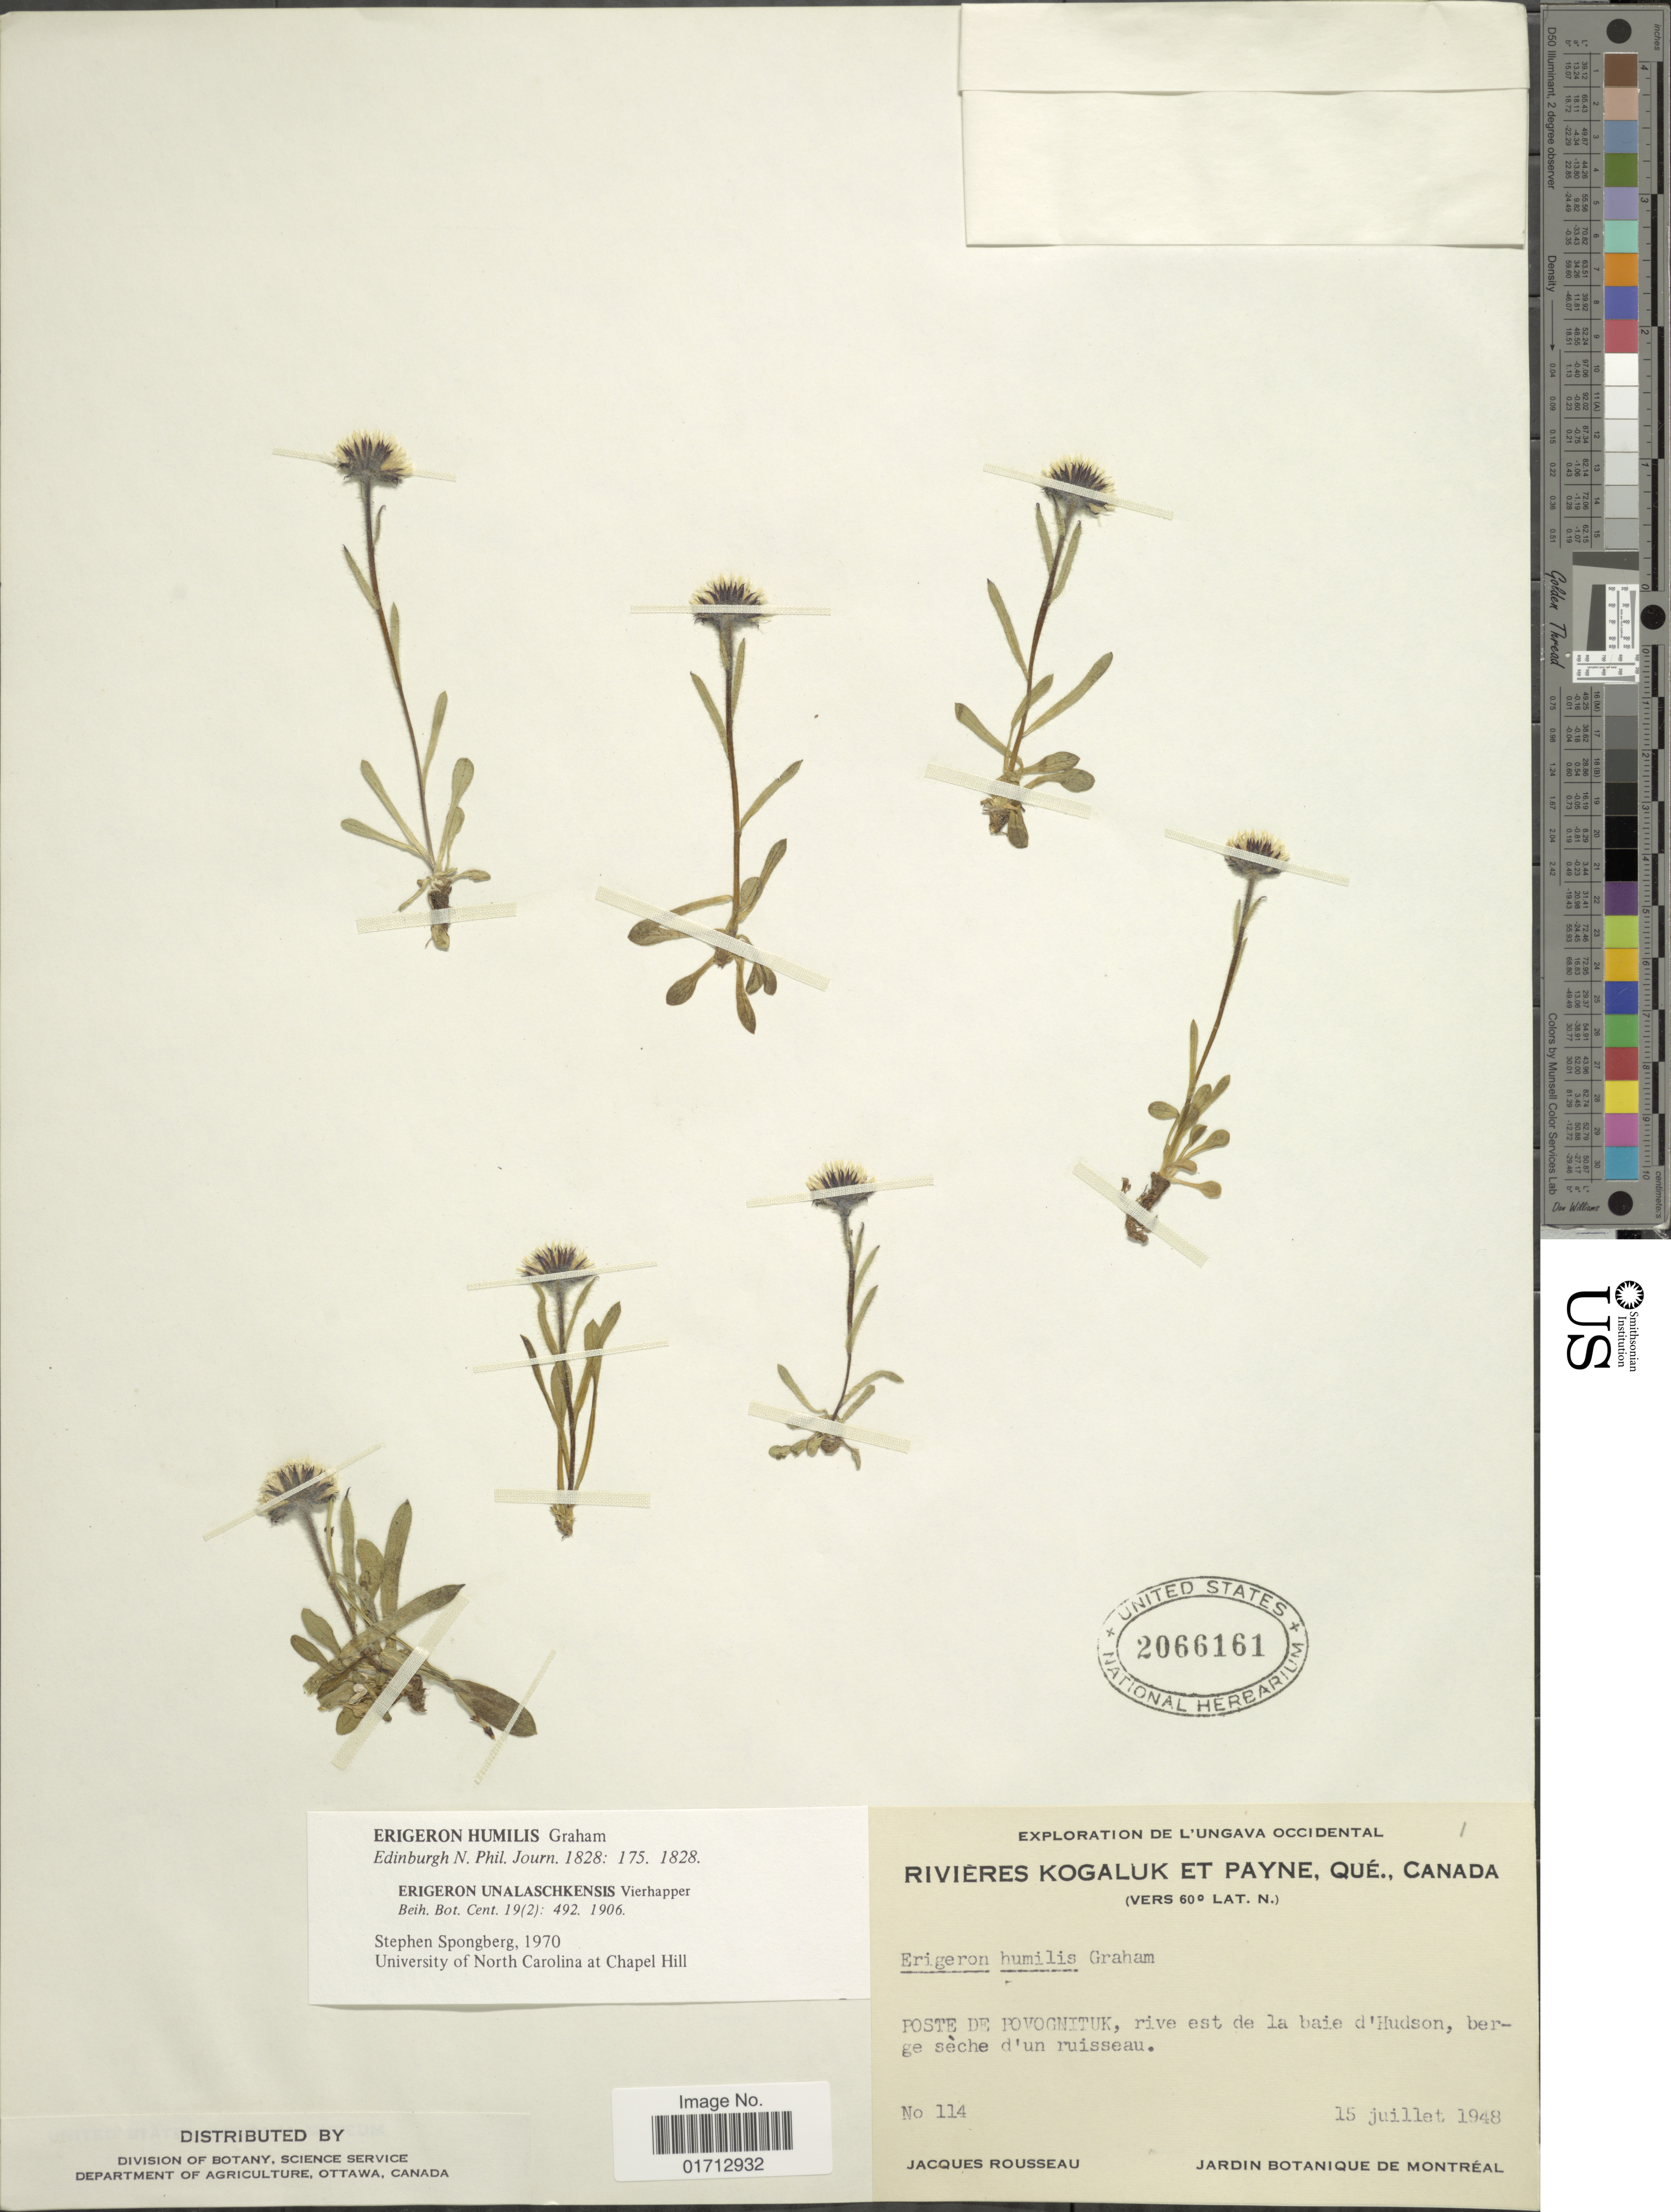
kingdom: Plantae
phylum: Tracheophyta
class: Magnoliopsida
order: Asterales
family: Asteraceae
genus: Erigeron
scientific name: Erigeron humilis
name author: Graham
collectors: J. Rousseau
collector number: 114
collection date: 1948-07-15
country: Canada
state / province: Quebec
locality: Rivieres Kogaluk et Payne, Poste de Povognituk, rive est de la baie d'Hudson.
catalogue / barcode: US 2066161